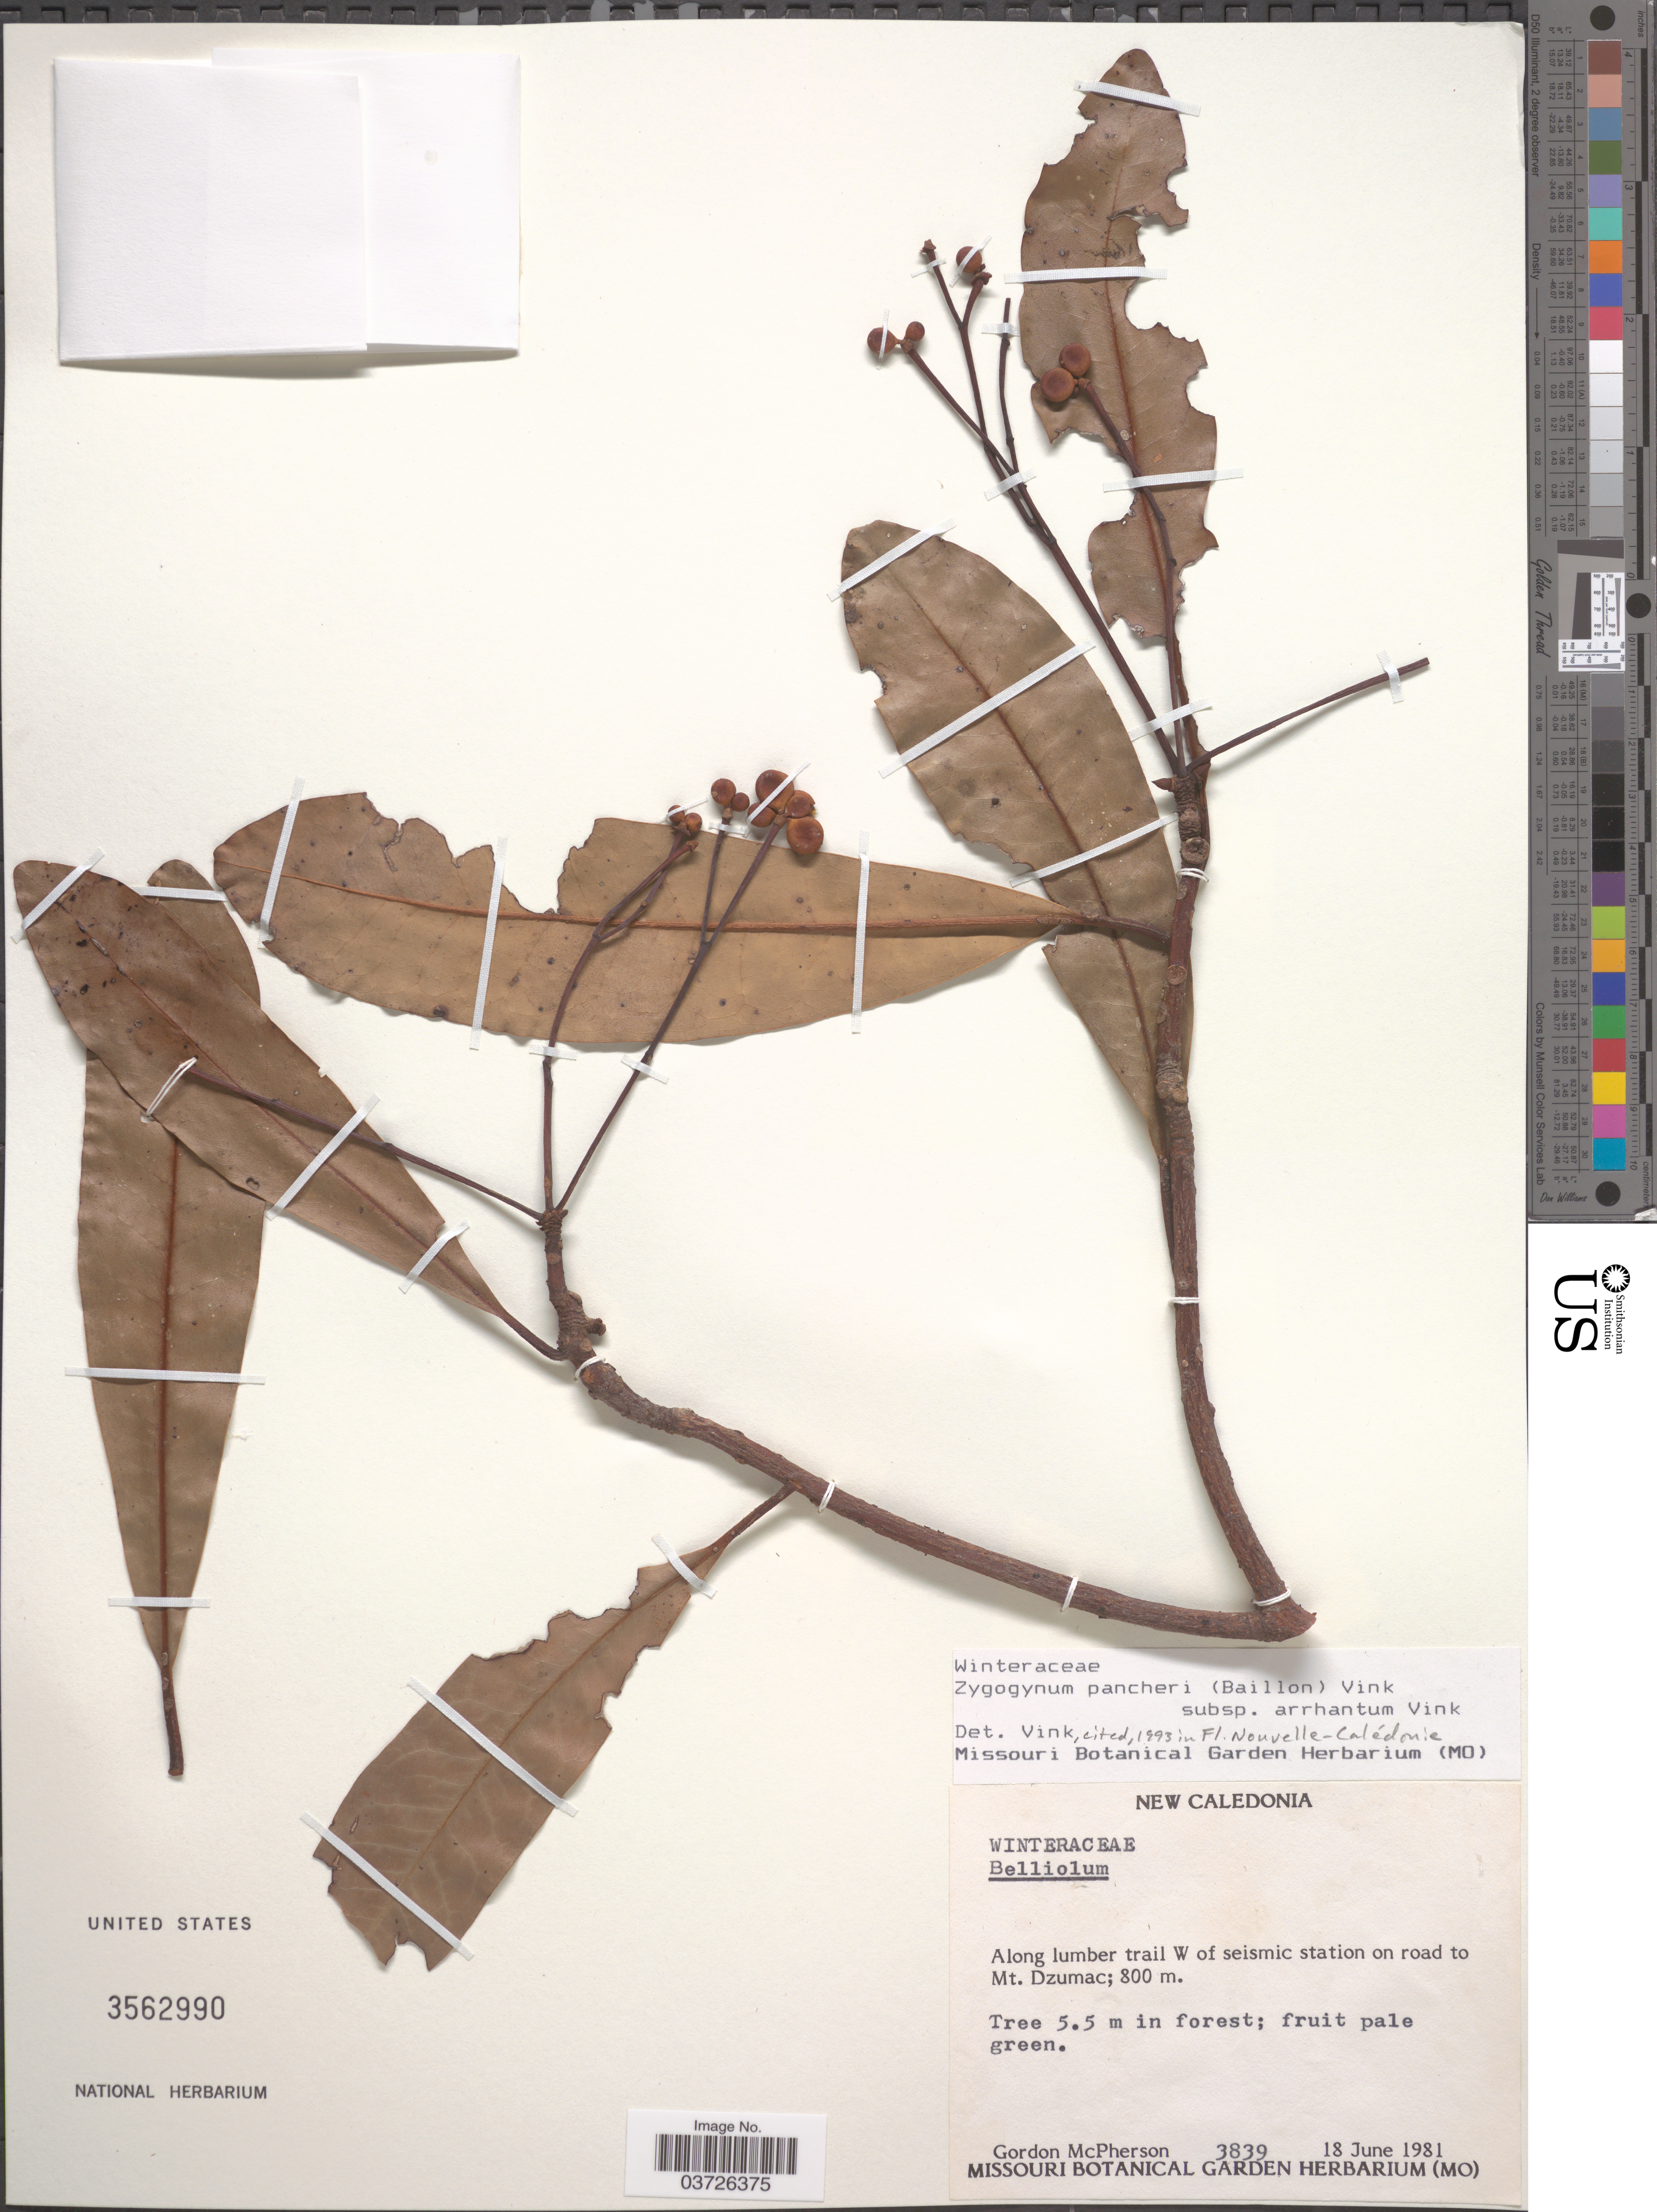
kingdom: Plantae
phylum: Tracheophyta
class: Magnoliopsida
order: Canellales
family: Winteraceae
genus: Zygogynum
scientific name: Zygogynum pancheri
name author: (Baill.) Vink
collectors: G. D. McPherson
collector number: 3839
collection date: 1981-06-18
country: New Caledonia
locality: Along lumber trail W of seismic station on road to Mt. Dzumac.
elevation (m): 800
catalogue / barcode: US 3562990